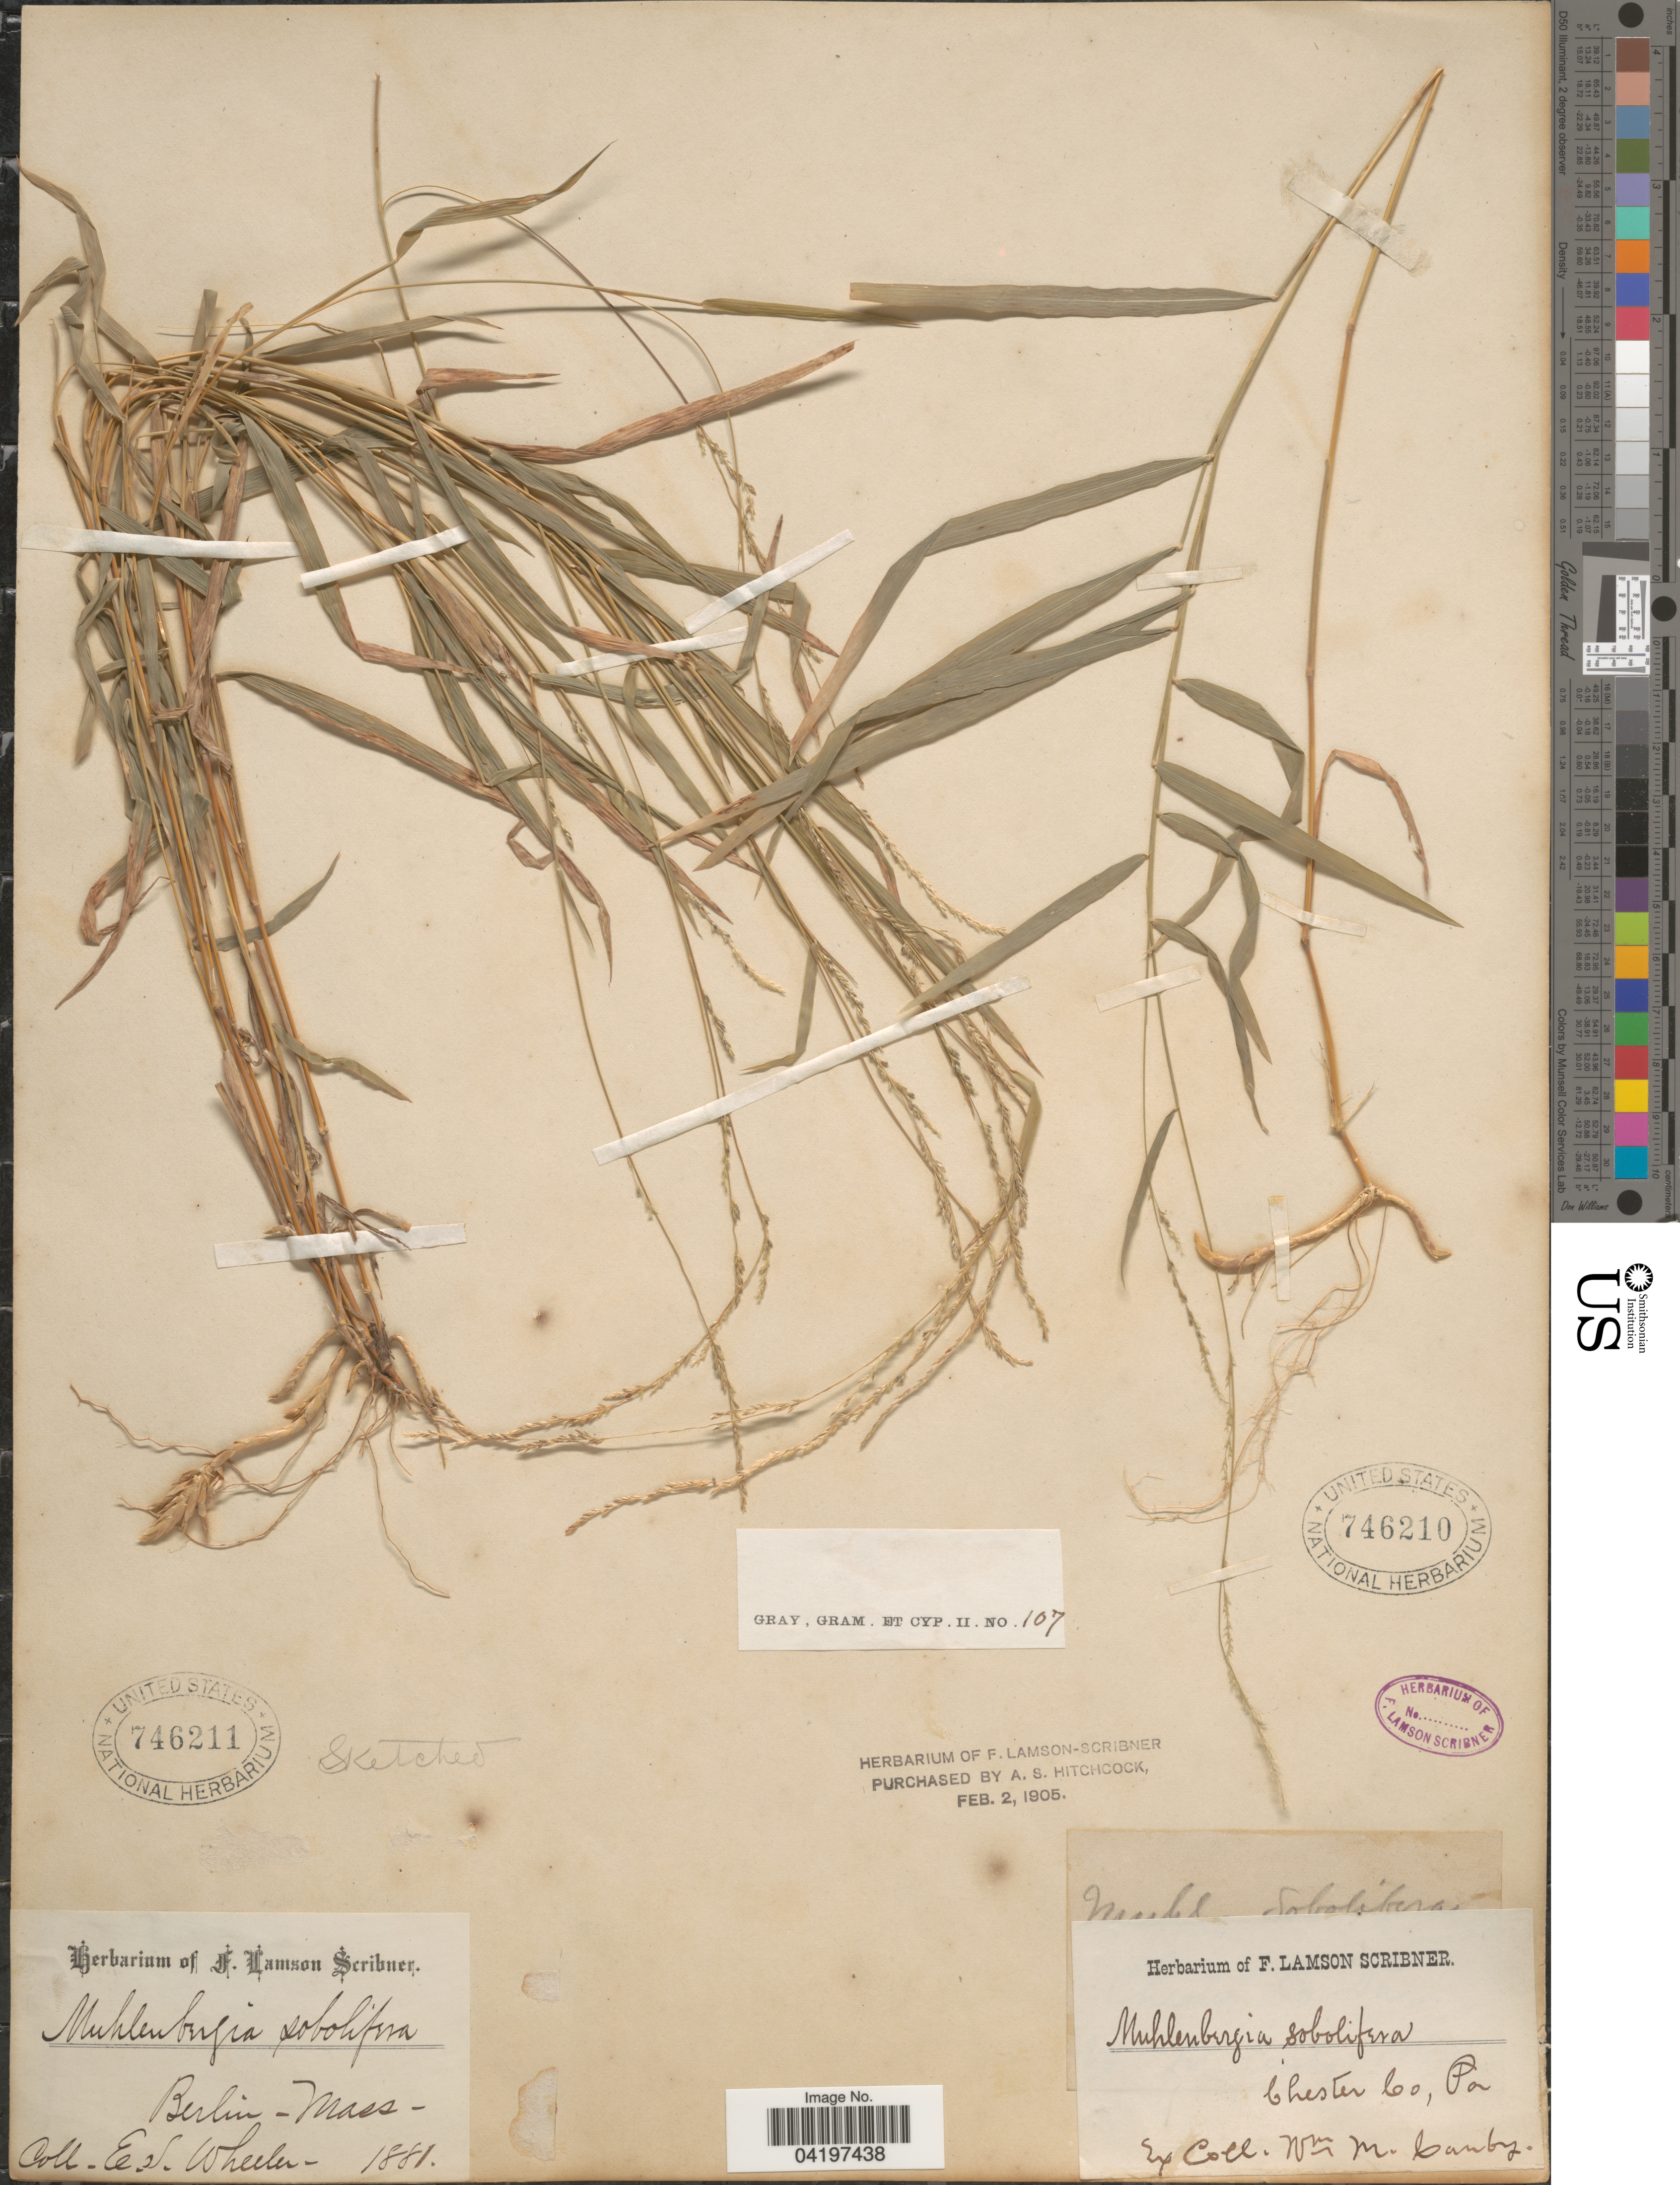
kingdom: Plantae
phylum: Tracheophyta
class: Liliopsida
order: Poales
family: Poaceae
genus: Muhlenbergia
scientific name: Muhlenbergia sobolifera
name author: (Muhl. ex Willd.) Trin.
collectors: E. Wheeler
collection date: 1881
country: United States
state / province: Massachusetts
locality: Berlin.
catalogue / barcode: US 746211